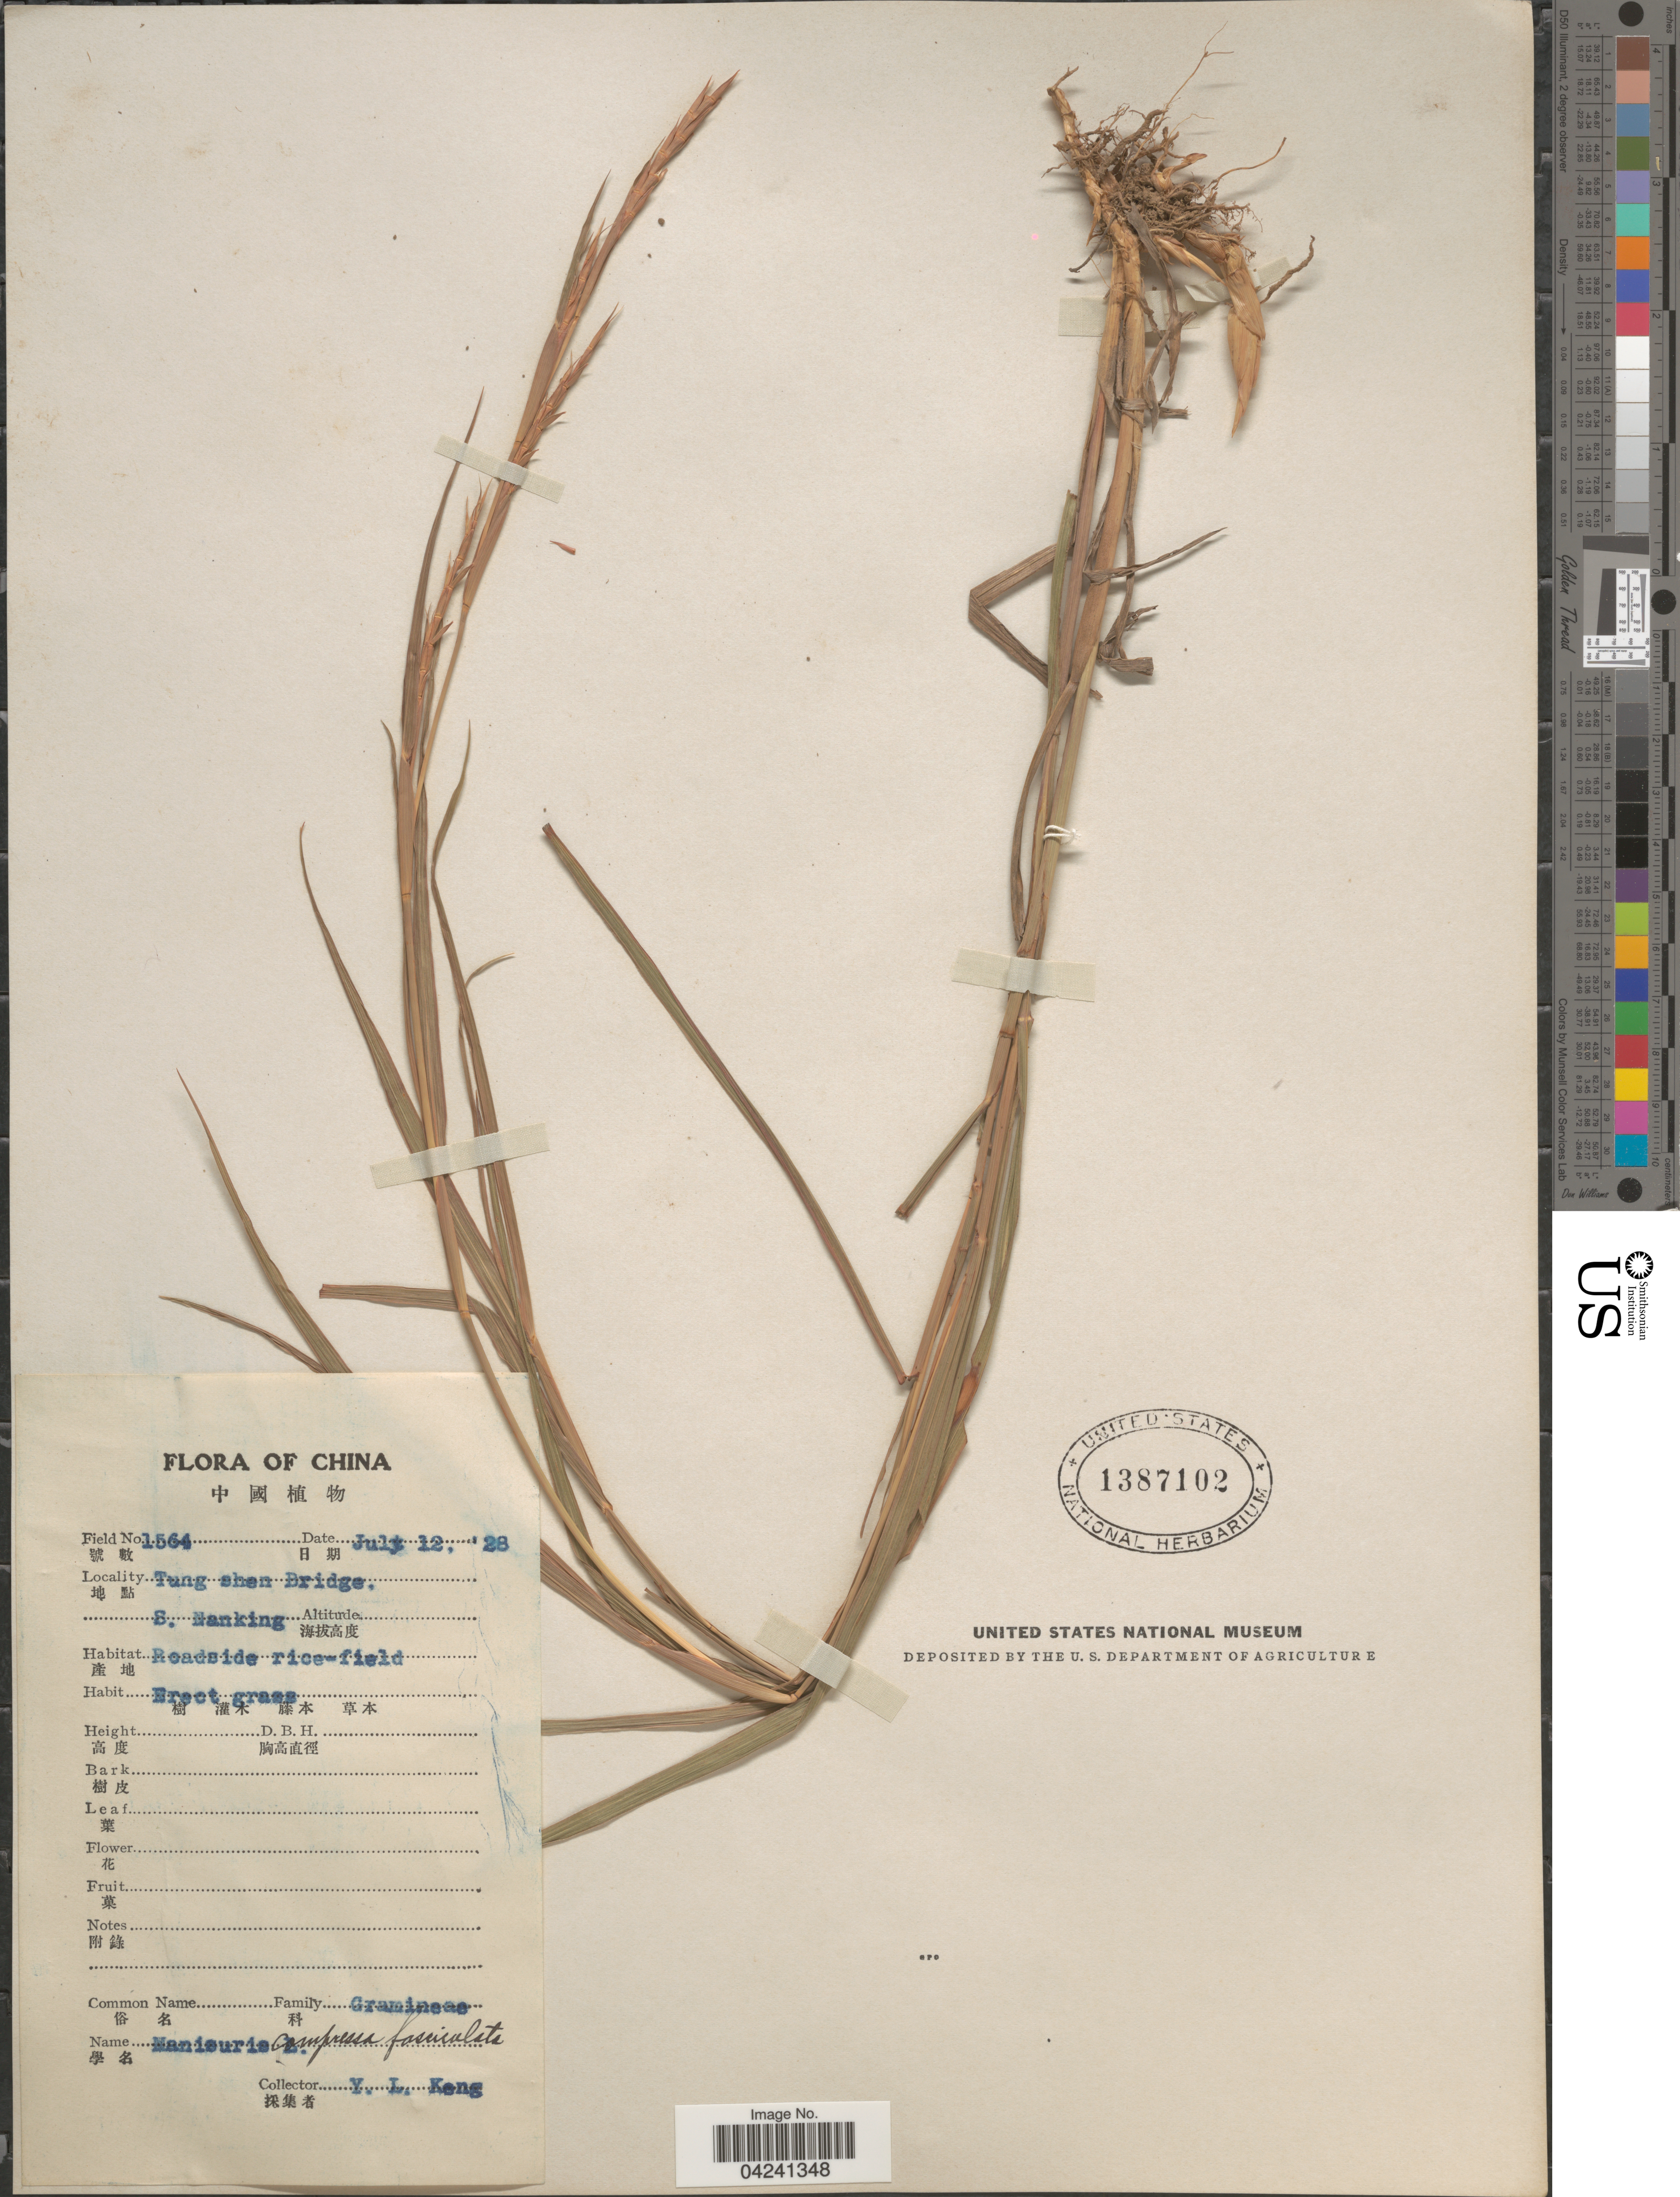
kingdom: Plantae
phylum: Tracheophyta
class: Liliopsida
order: Poales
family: Poaceae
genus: Hemarthria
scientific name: Hemarthria compressa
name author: (L.) R. Br.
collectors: Y. L. Keng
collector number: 1564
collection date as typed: Transcribed d/m/y: 12/7/28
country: China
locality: Tung shen Bridge. S. Nanking.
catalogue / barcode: US 1387102